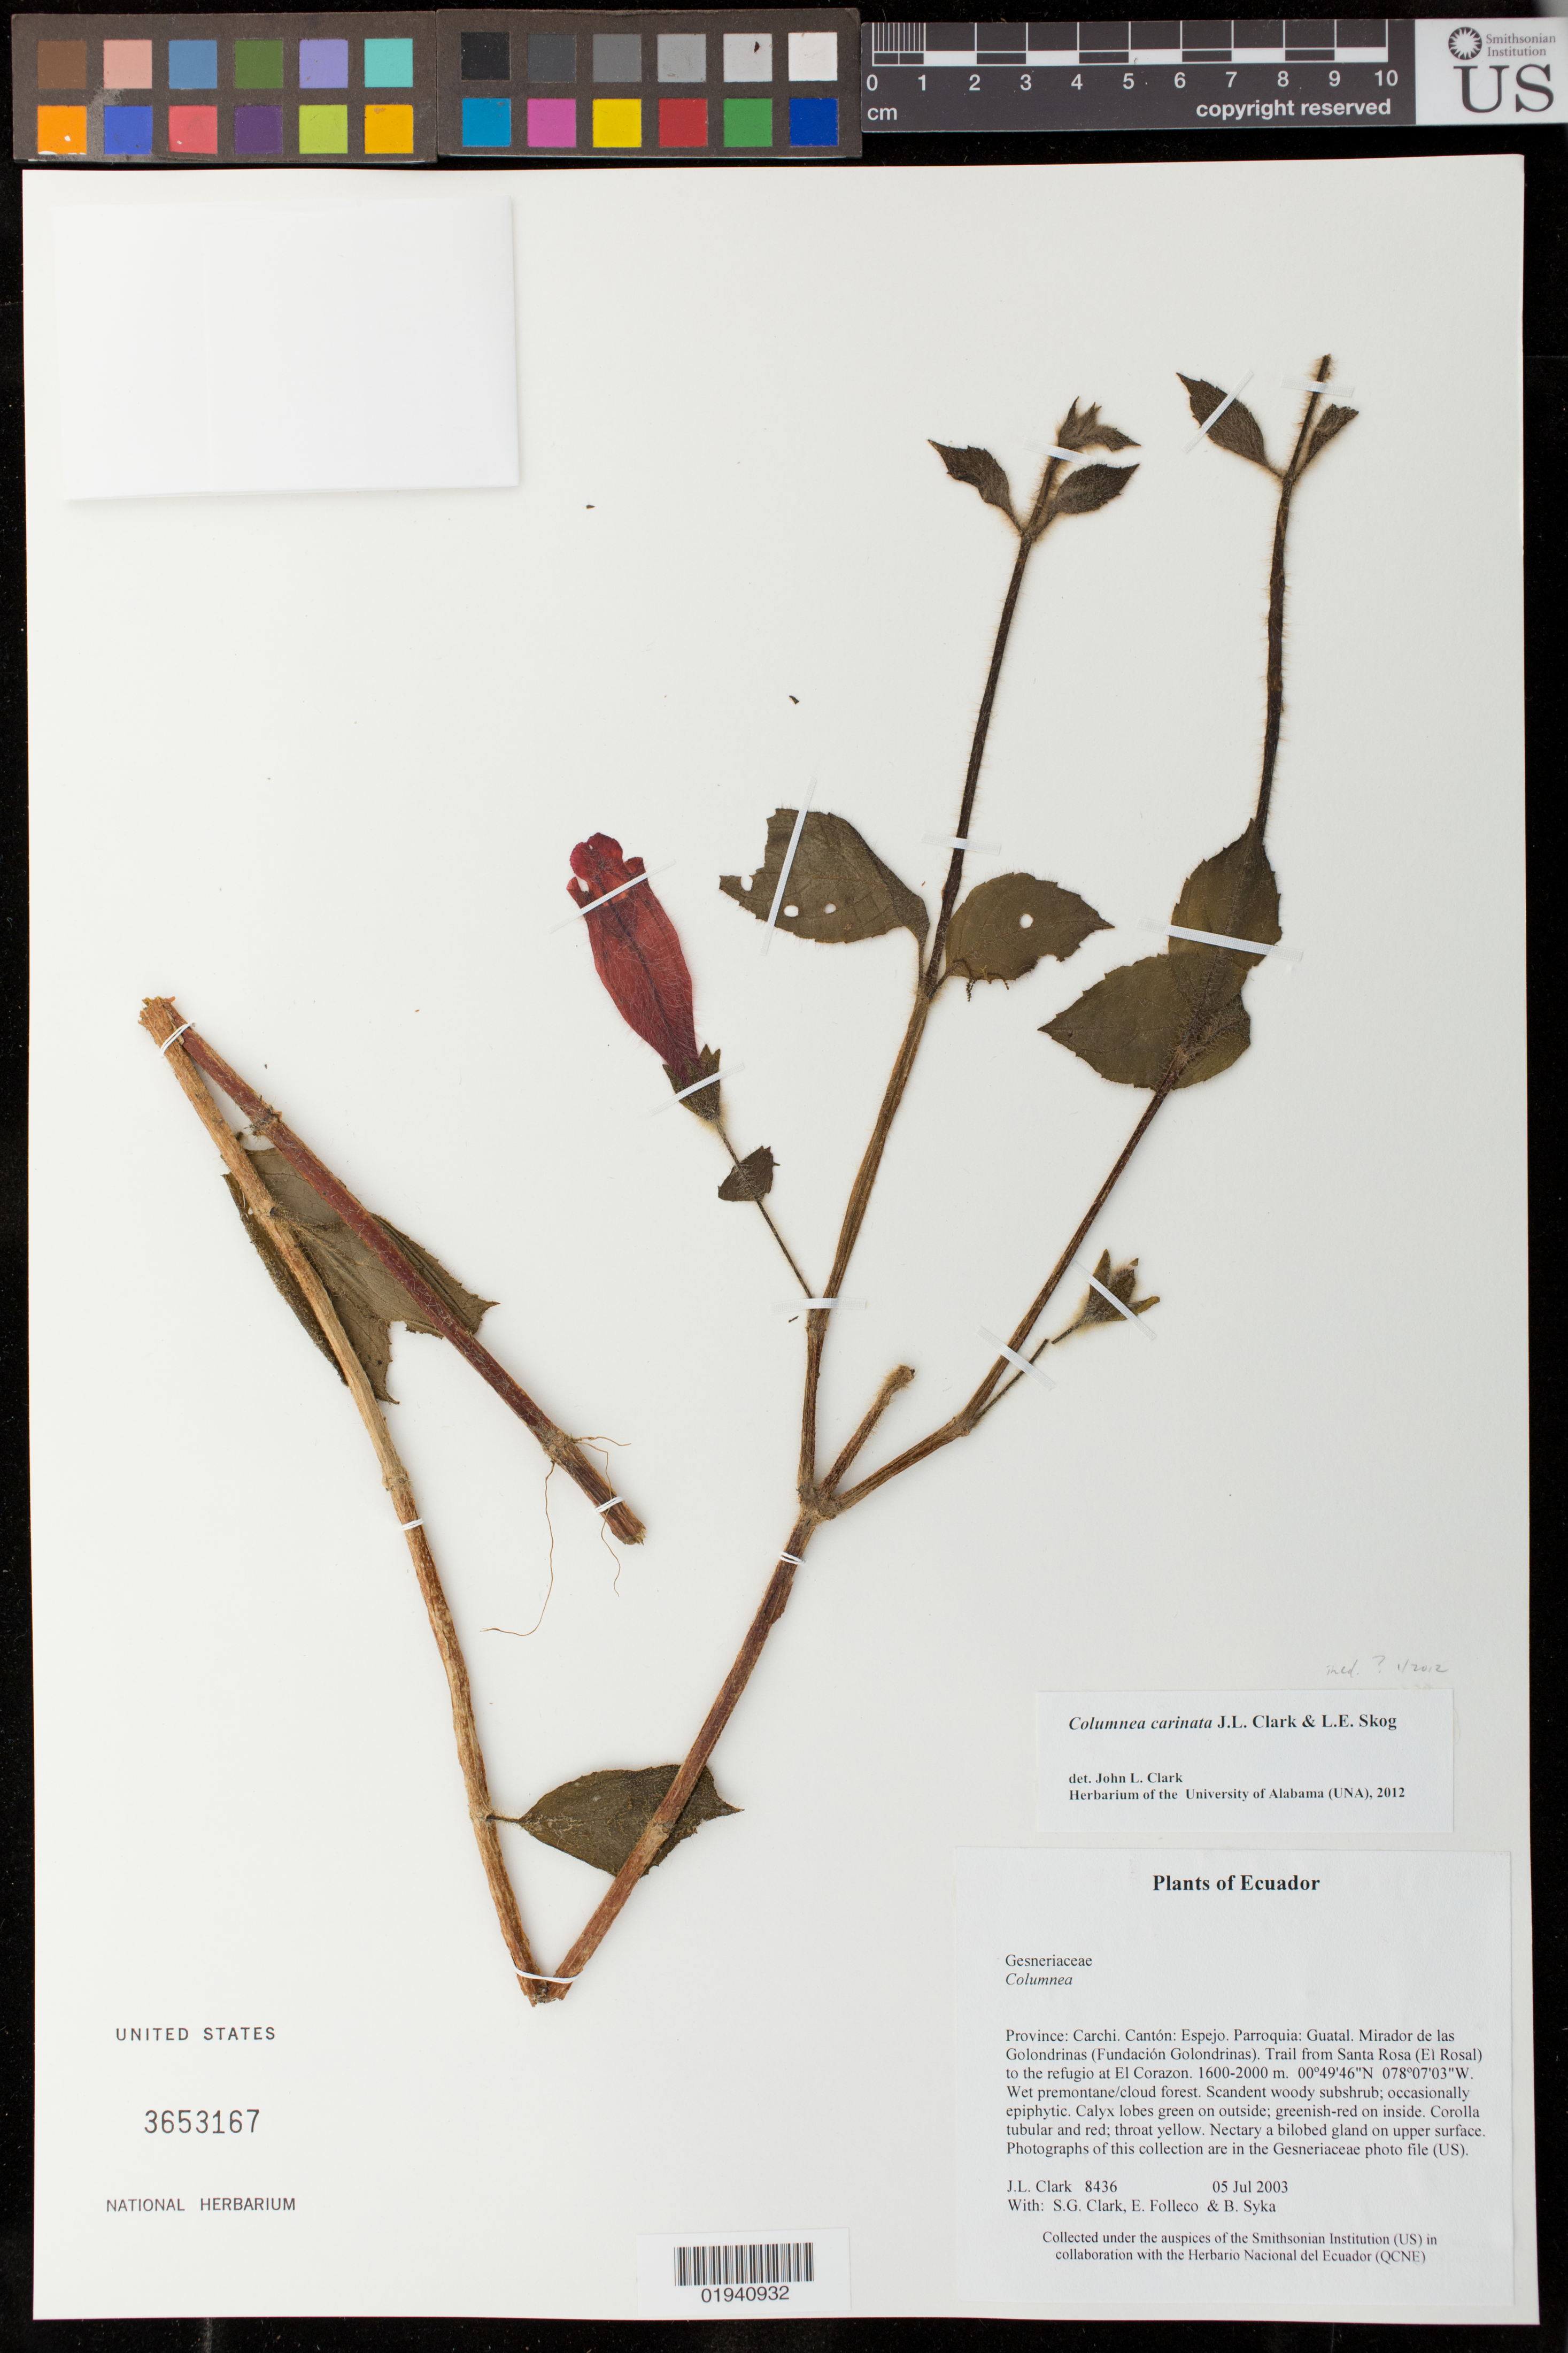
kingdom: Plantae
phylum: Tracheophyta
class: Magnoliopsida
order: Lamiales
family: Gesneriaceae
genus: Columnea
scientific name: Columnea carinata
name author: J.L. Clark & L.E. Skog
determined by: Clark, J. L., (SEL), The Marie Selby Botanical Garden (UNITED STATES)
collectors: J. L. Clark, S. G. Clark, E. Folleco & B. Syka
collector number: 8436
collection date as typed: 05 Jul 2003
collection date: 2003-07-05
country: Ecuador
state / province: Carchi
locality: Province: Carchi. Cantón: Espejo. Parroquia: Guatal. Mirador de las Golondrinas (Fundación Golondrinas). Trail from Santa Rosa (El Rosal) to the refugio at El Corazon.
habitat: Wet premontane/cloud forest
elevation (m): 1600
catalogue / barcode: US 3653167